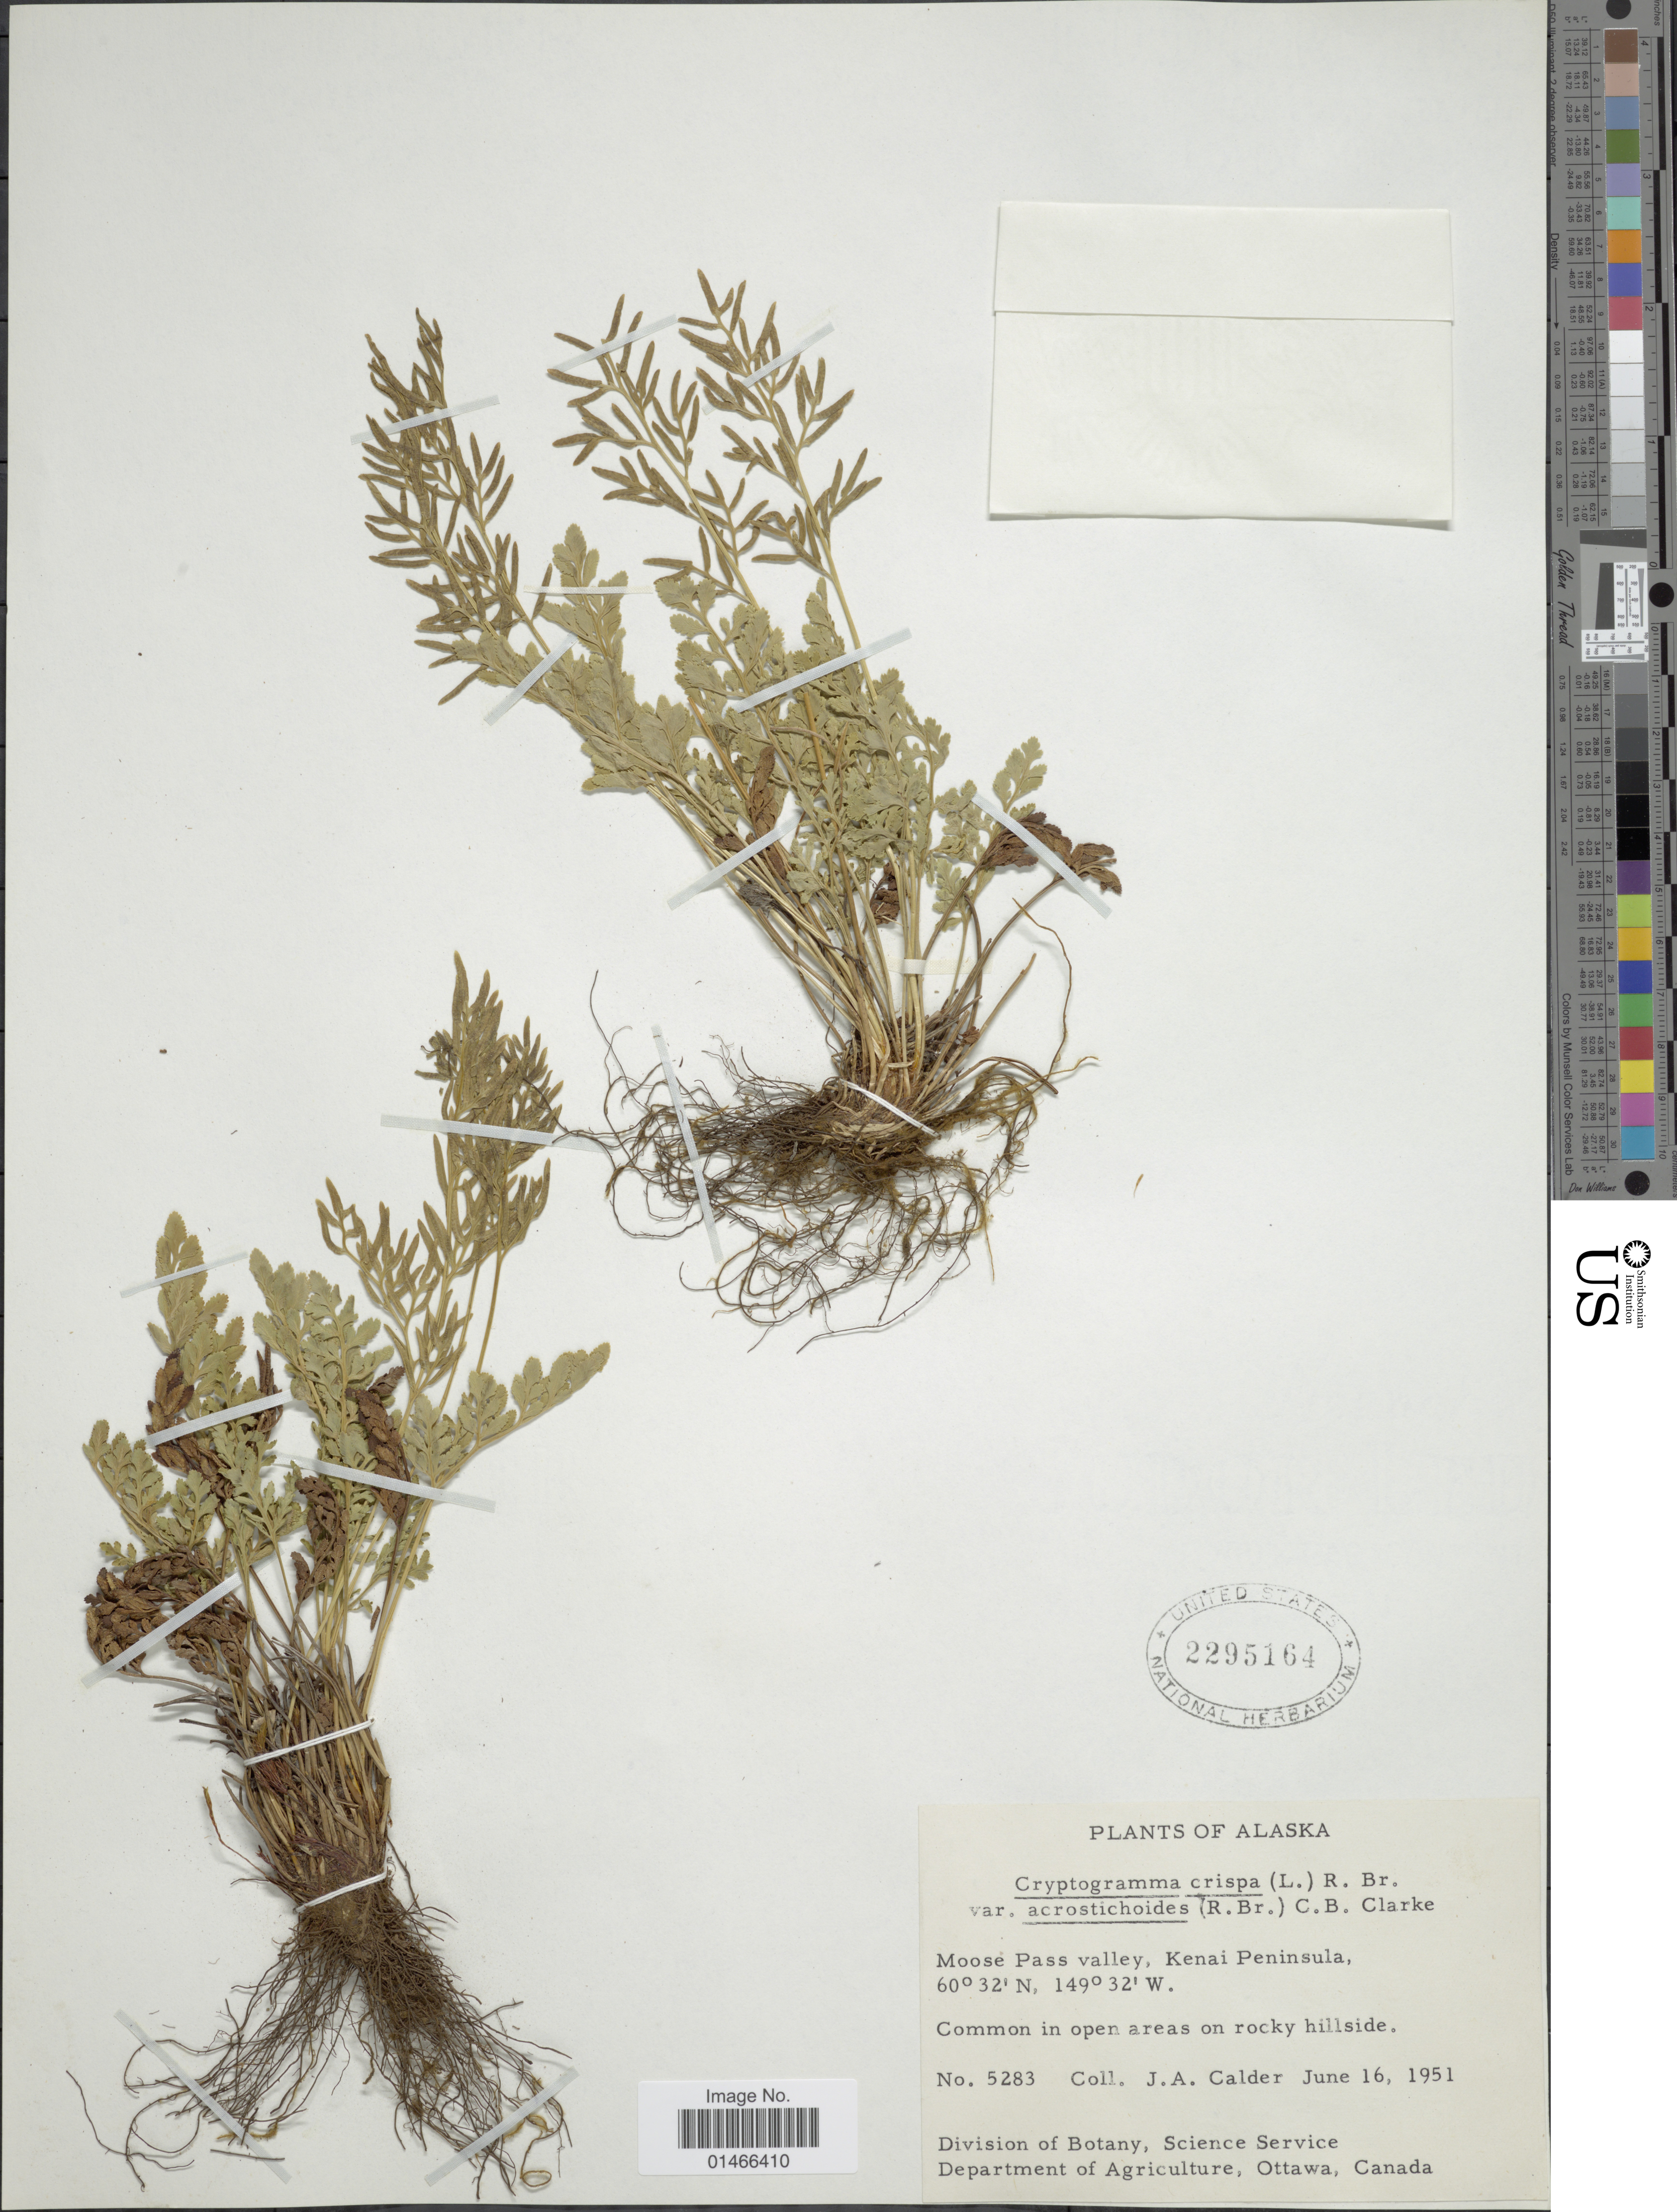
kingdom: Plantae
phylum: Tracheophyta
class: Polypodiopsida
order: Polypodiales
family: Pteridaceae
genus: Cryptogramma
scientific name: Cryptogramma acrostichoides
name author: R. Br.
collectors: J. A. Calder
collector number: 5283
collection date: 1951-06-16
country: United States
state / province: Alaska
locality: Moose Pass valley, Kenai Peninsula.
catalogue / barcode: US 2295164